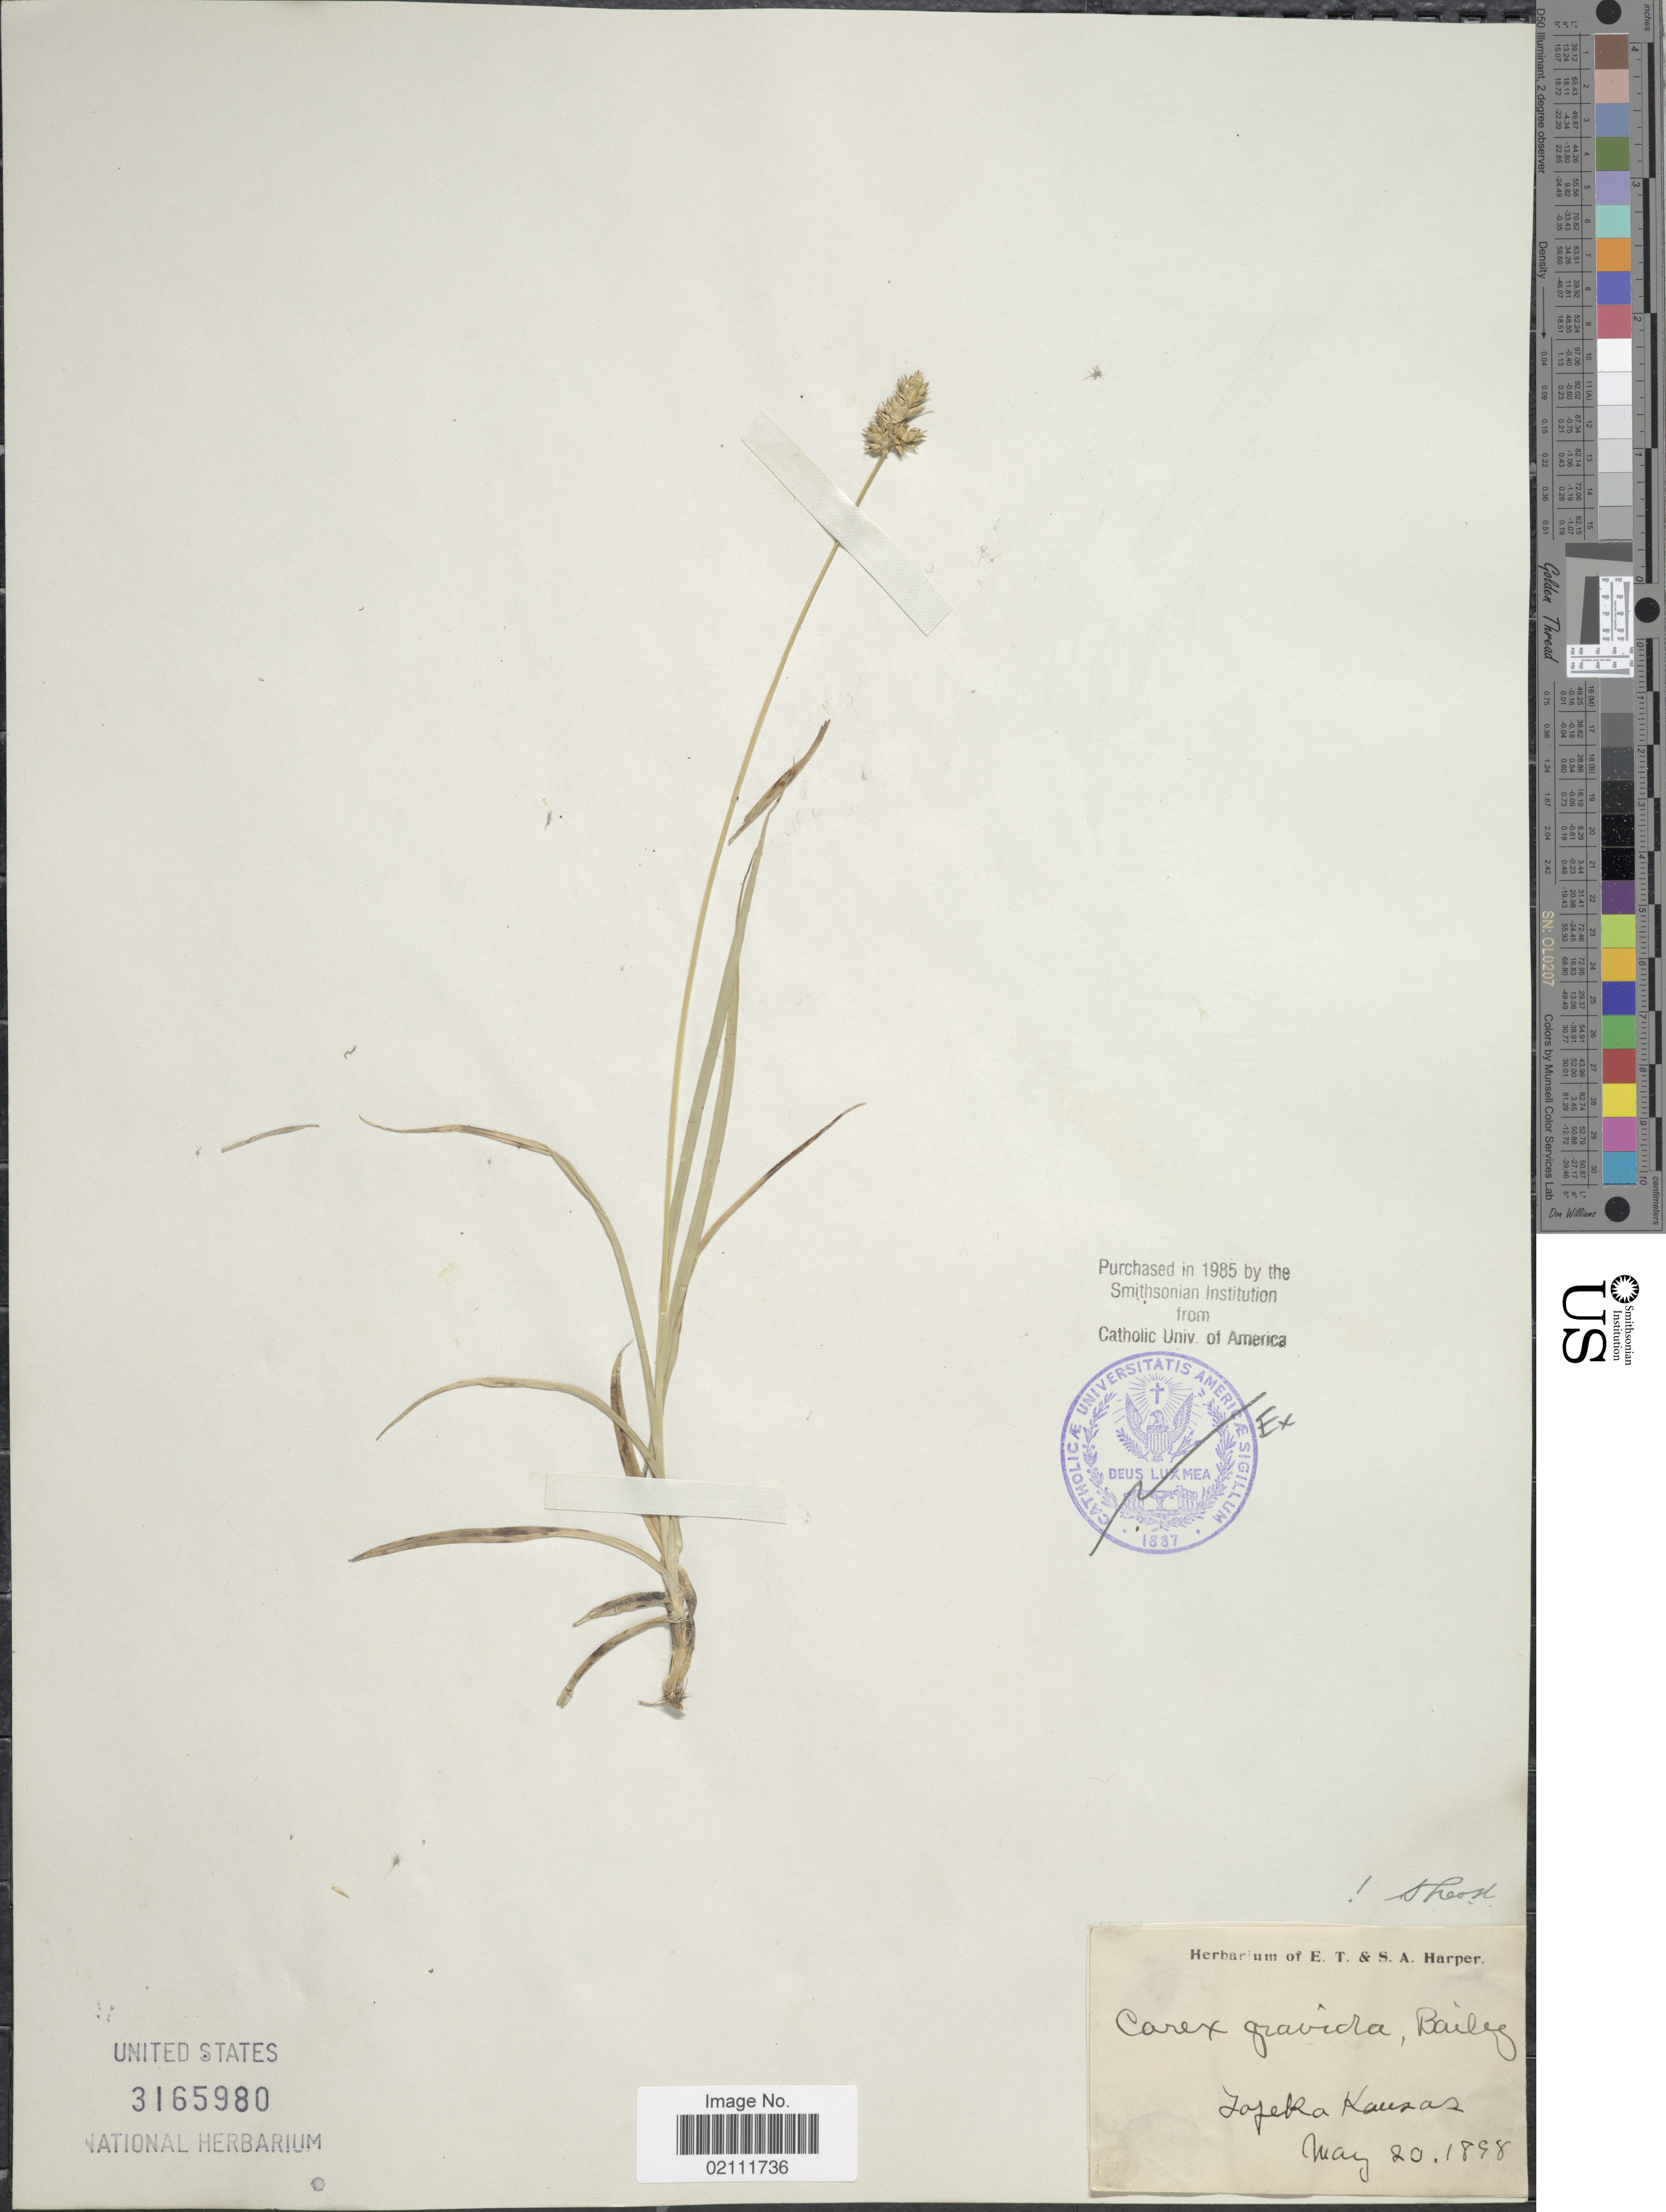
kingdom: Plantae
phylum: Tracheophyta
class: Liliopsida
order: Poales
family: Cyperaceae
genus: Carex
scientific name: Carex gravida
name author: L.H. Bailey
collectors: ex herb. E. T. & S. A. Harper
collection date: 1898-05-20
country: United States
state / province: Kansas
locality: Topeka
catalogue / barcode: US 3165980